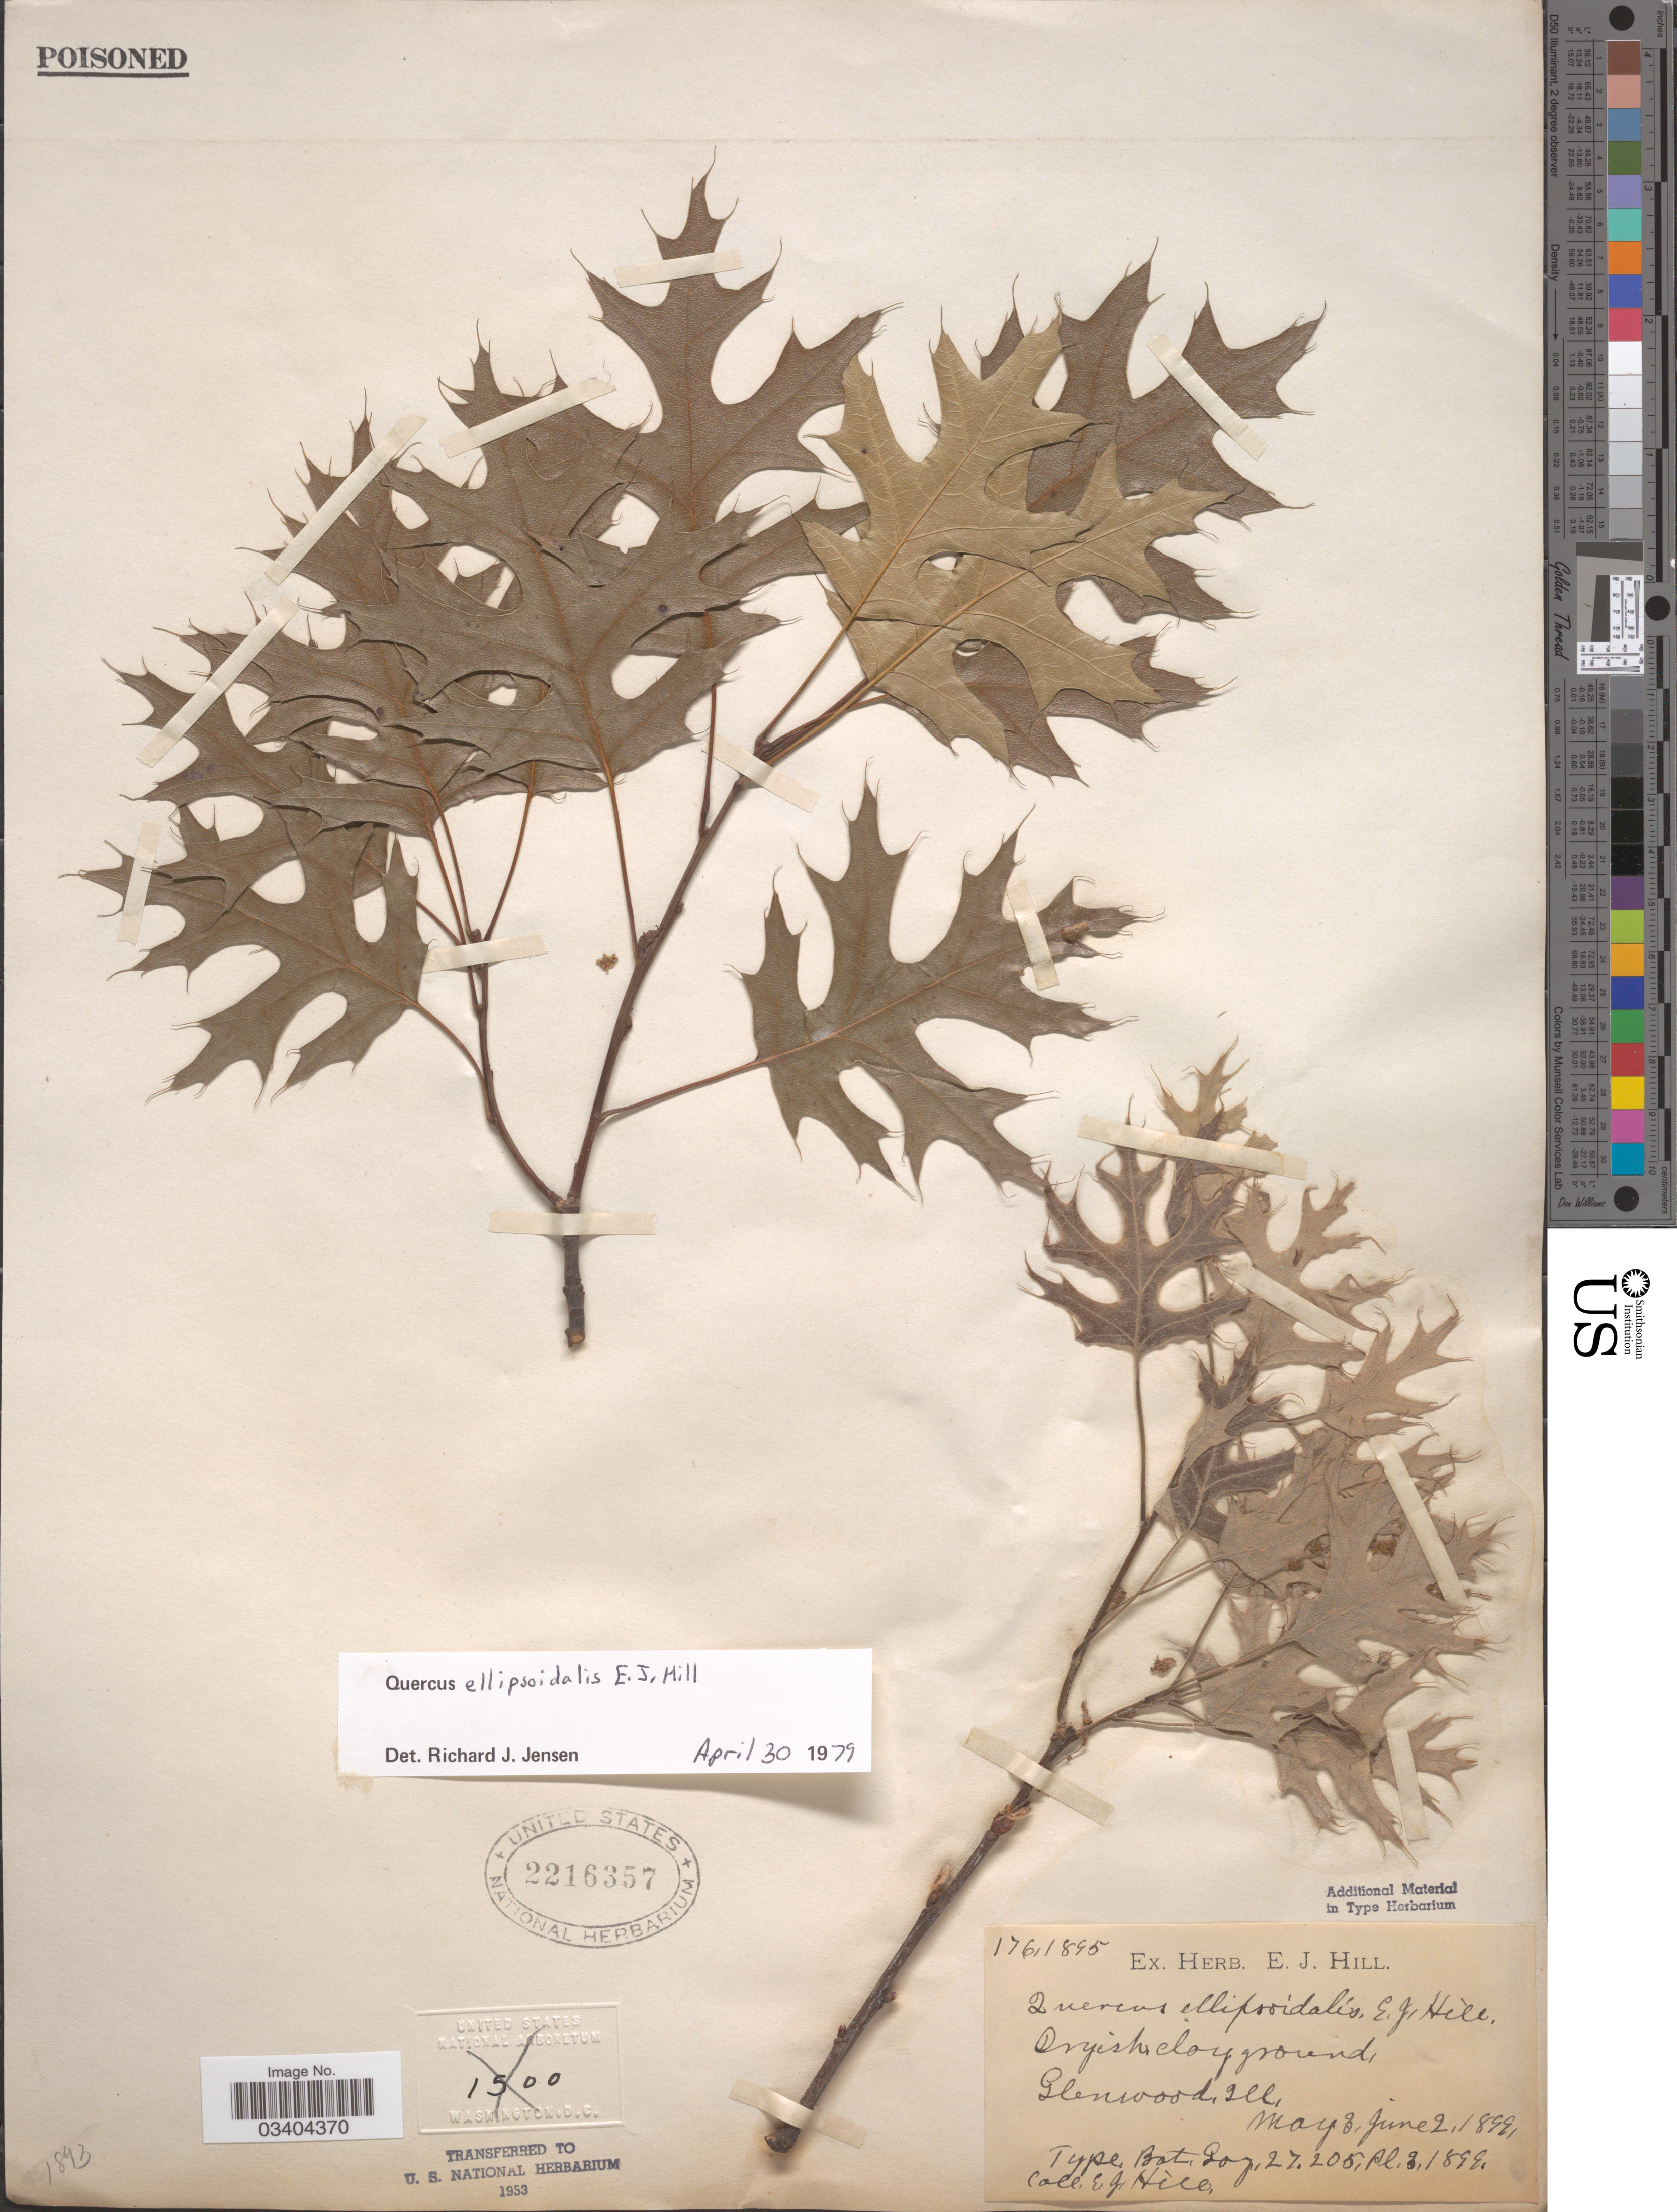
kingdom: Plantae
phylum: Tracheophyta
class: Magnoliopsida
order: Fagales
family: Fagaceae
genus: Quercus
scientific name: Quercus ellipsoidalis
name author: E.J. Hill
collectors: E. J. Hill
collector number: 176,1895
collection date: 1899-05-02/1899-06-02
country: United States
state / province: Illinois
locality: Dryish clay ground, Glenwood.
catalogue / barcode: US 2216357